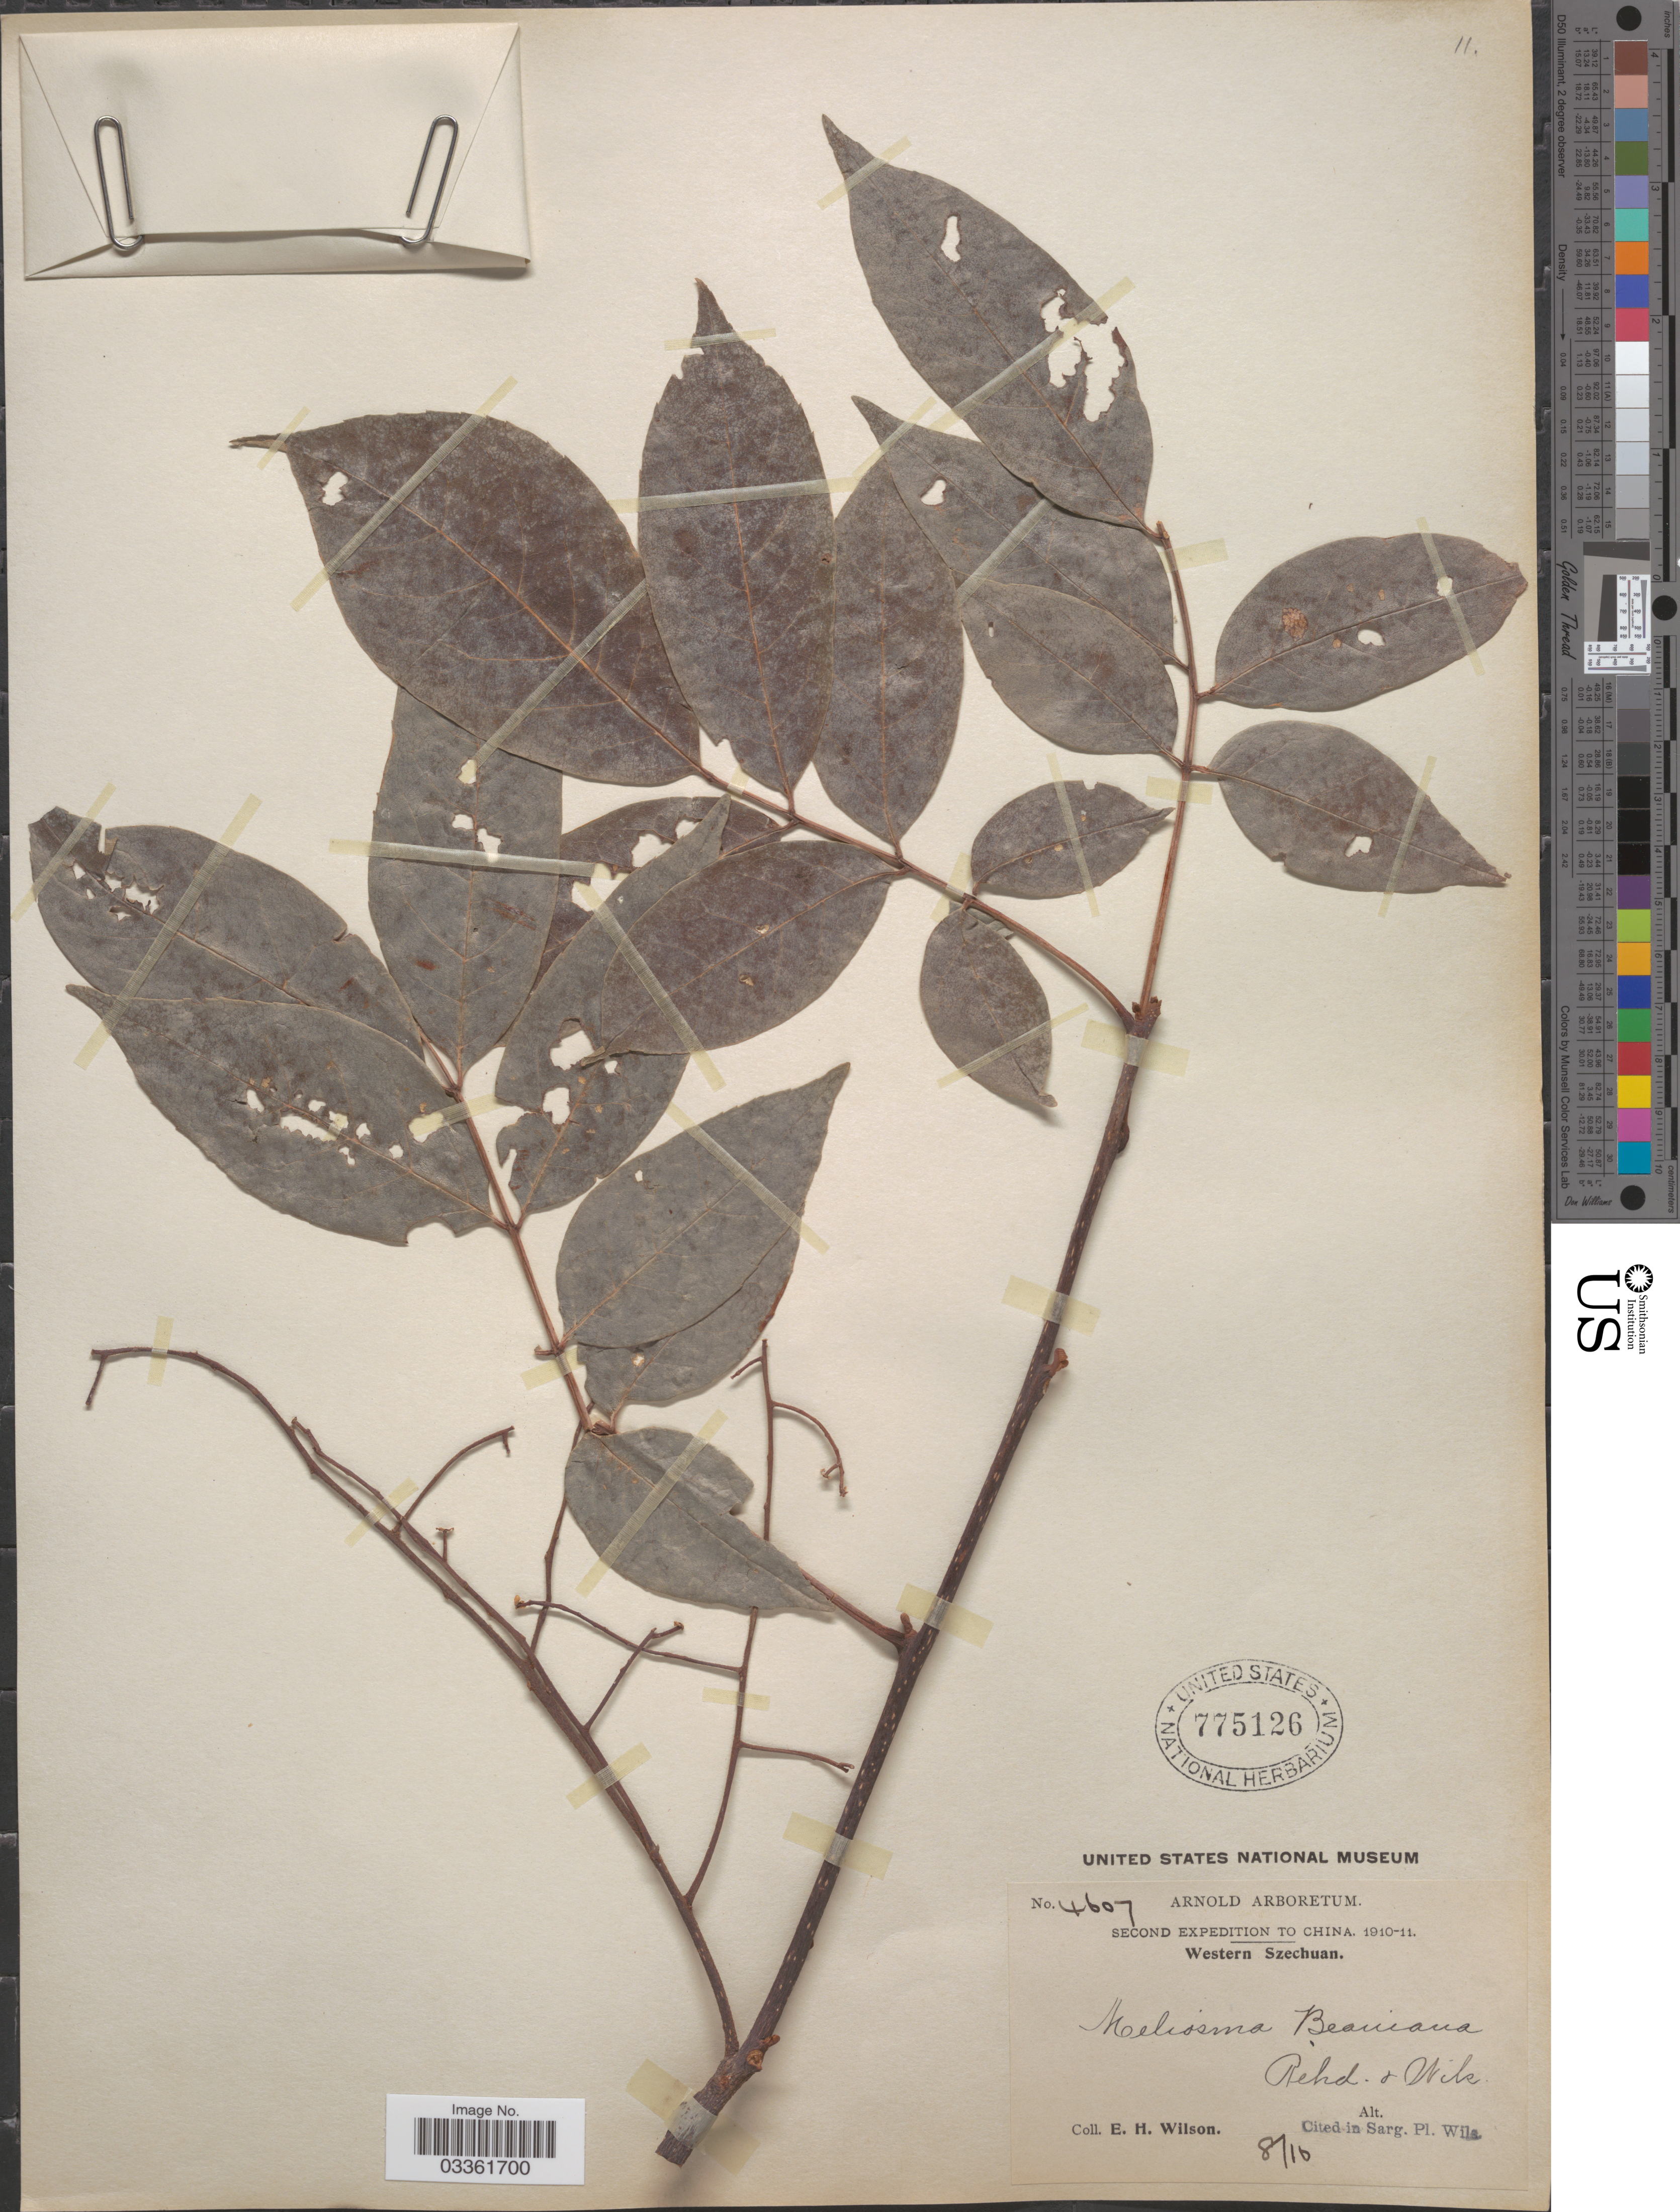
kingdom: Plantae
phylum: Tracheophyta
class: Magnoliopsida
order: Proteales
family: Sabiaceae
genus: Meliosma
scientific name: Meliosma beaniana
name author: Rehder & E.H. Wilson in Sarg.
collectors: E. Wilson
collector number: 4607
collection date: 1910-08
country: China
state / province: Sichuan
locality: Western Szechuan.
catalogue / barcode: US 775126